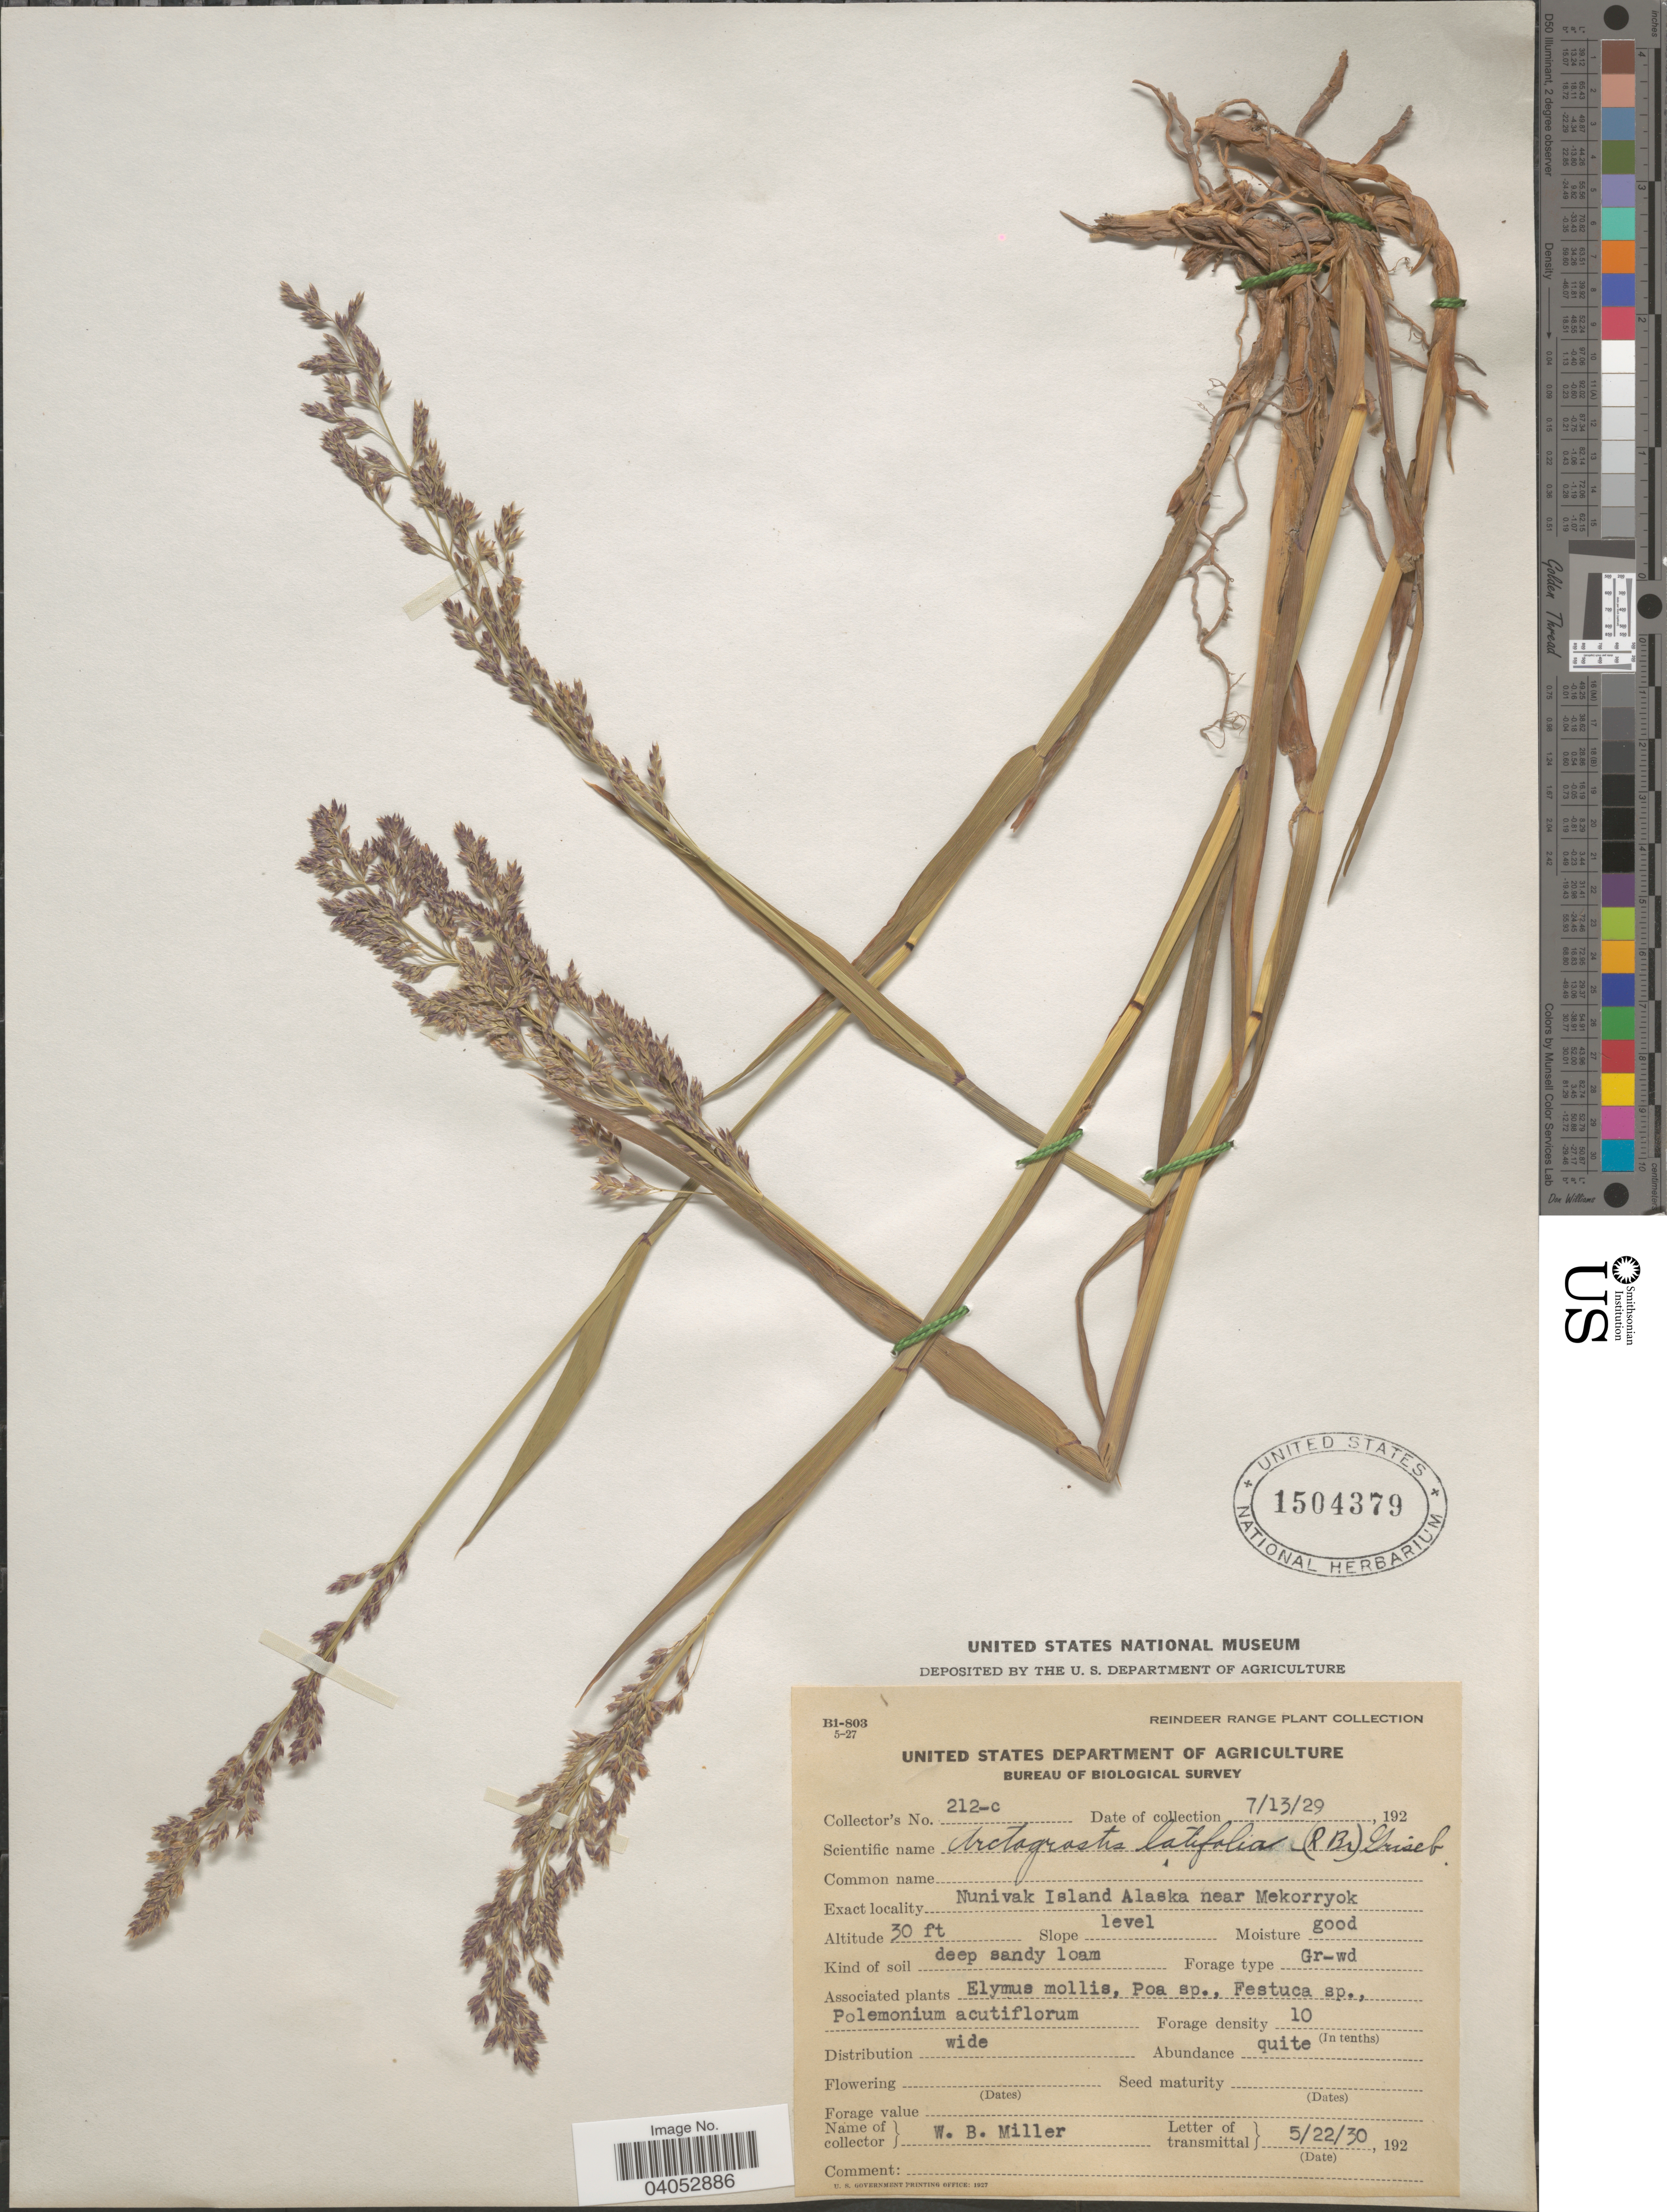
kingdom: Plantae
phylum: Tracheophyta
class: Liliopsida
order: Poales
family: Poaceae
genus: Arctagrostis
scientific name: Arctagrostis latifolia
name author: (R. Br.) Griseb.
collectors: W. Miller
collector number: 212-c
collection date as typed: Transcribed d/m/y: 13/7/29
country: United States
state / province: Alaska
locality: Nunivak Island near Mekorryok.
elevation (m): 9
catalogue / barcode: US 1504379